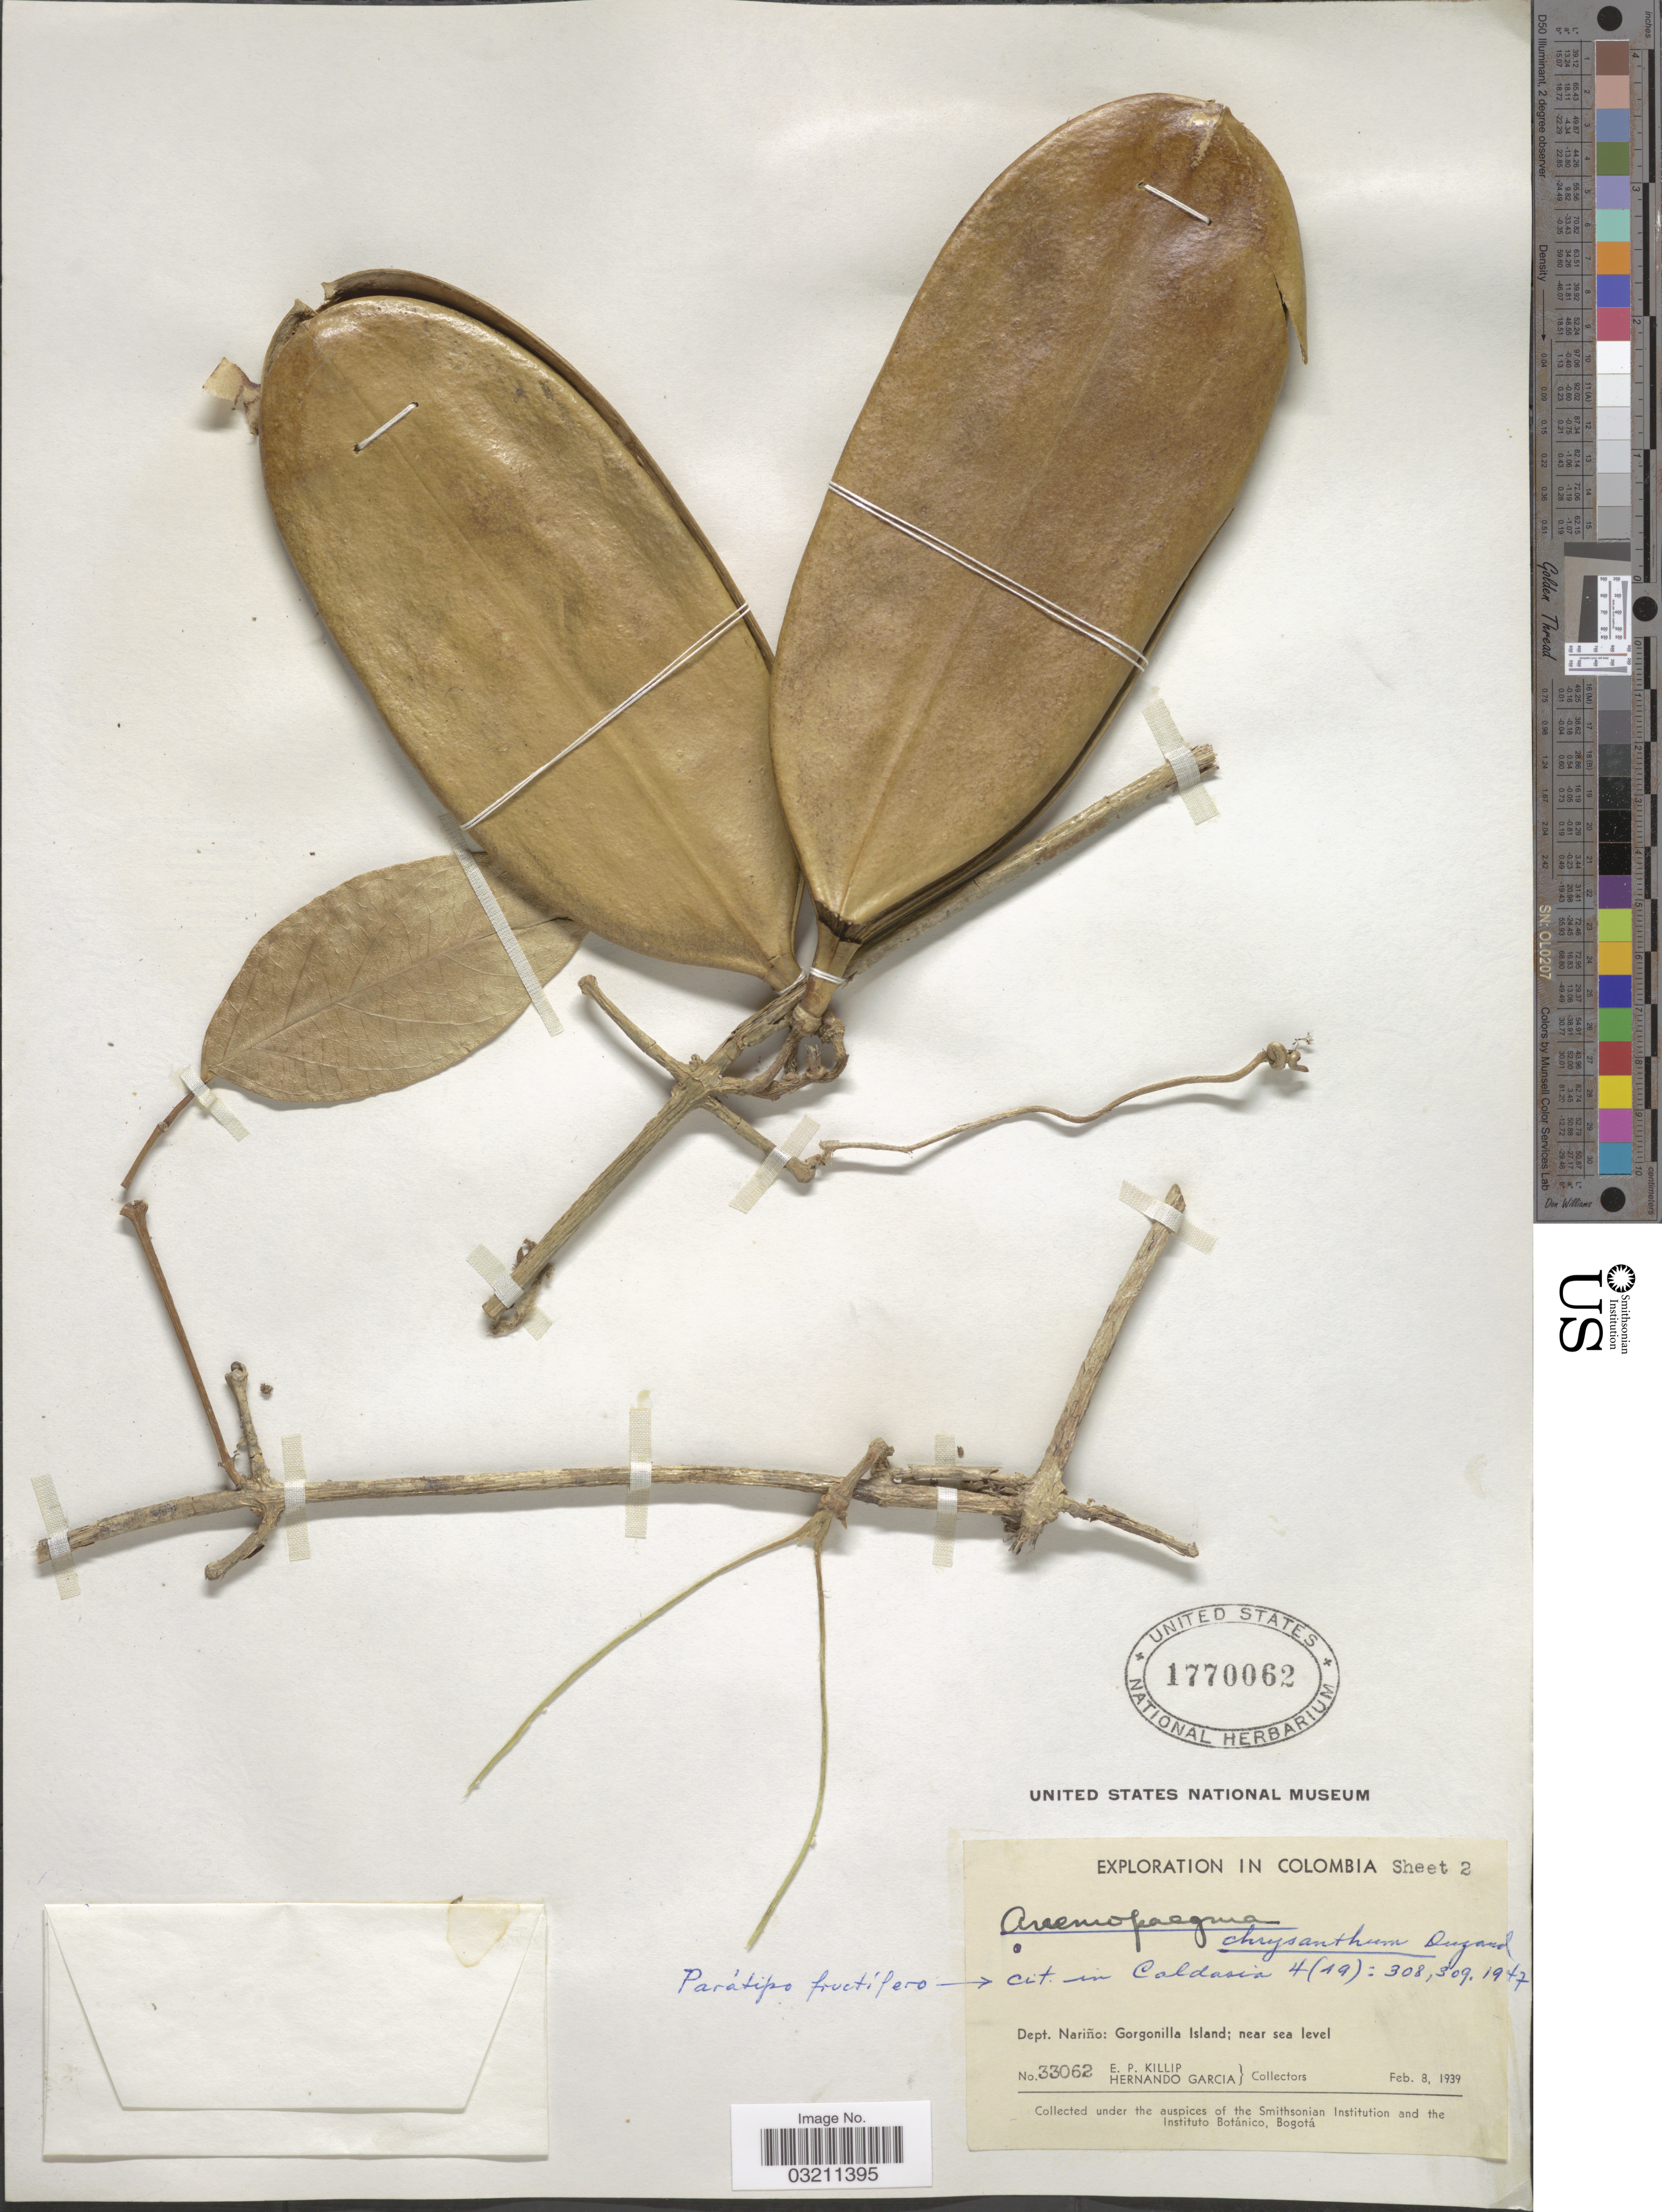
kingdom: Plantae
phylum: Tracheophyta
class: Magnoliopsida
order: Lamiales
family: Bignoniaceae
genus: Anemopaegma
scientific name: Anemopaegma chrysanthum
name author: Dugand G.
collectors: E. P. Killip & H. Garcia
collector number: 33062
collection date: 1939-02-08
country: Colombia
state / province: Nariño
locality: Dept. Nariño: Gorgonilla Island.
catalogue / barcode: US 1770062